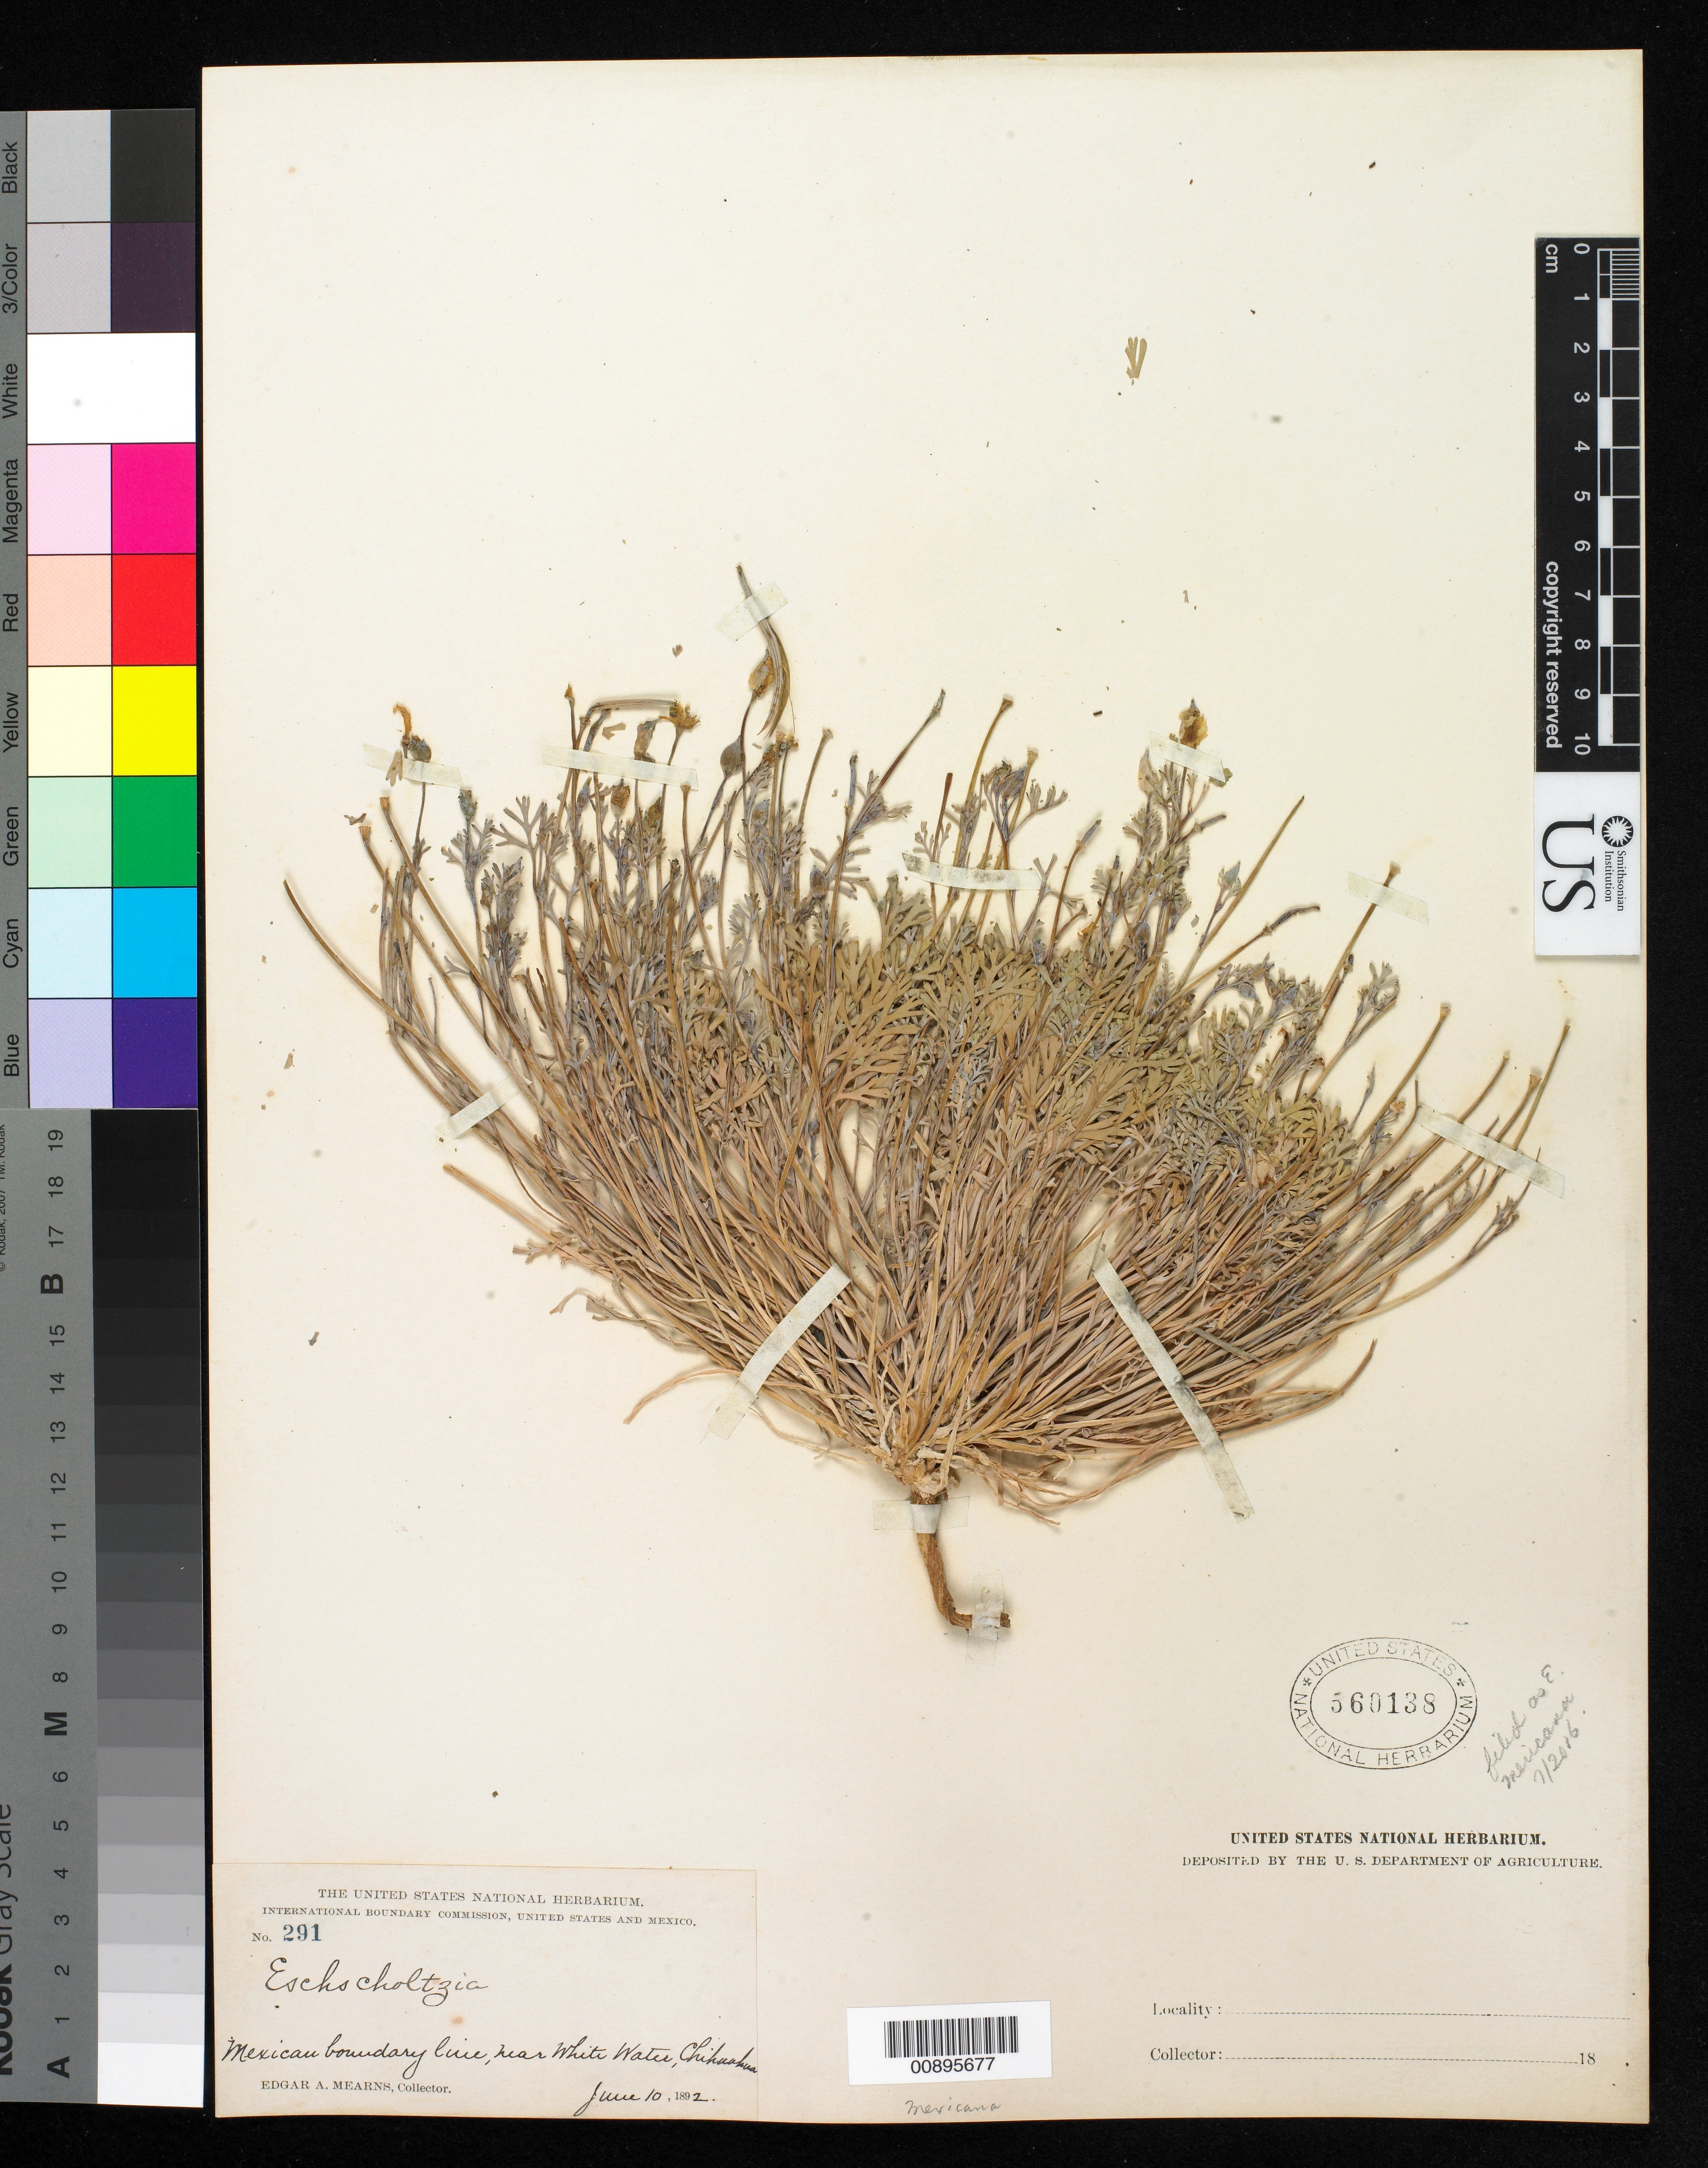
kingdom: Plantae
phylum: Tracheophyta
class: Magnoliopsida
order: Ranunculales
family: Papaveraceae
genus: Eschscholzia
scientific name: Eschscholzia mexicana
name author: Greene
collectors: E. A. Mearns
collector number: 291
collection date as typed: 10 Jun 1892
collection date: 1892-06-10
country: Mexico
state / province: Chihuahua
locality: Mexican Boundary Line, near White Water, Chihuahua.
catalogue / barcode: US 560138